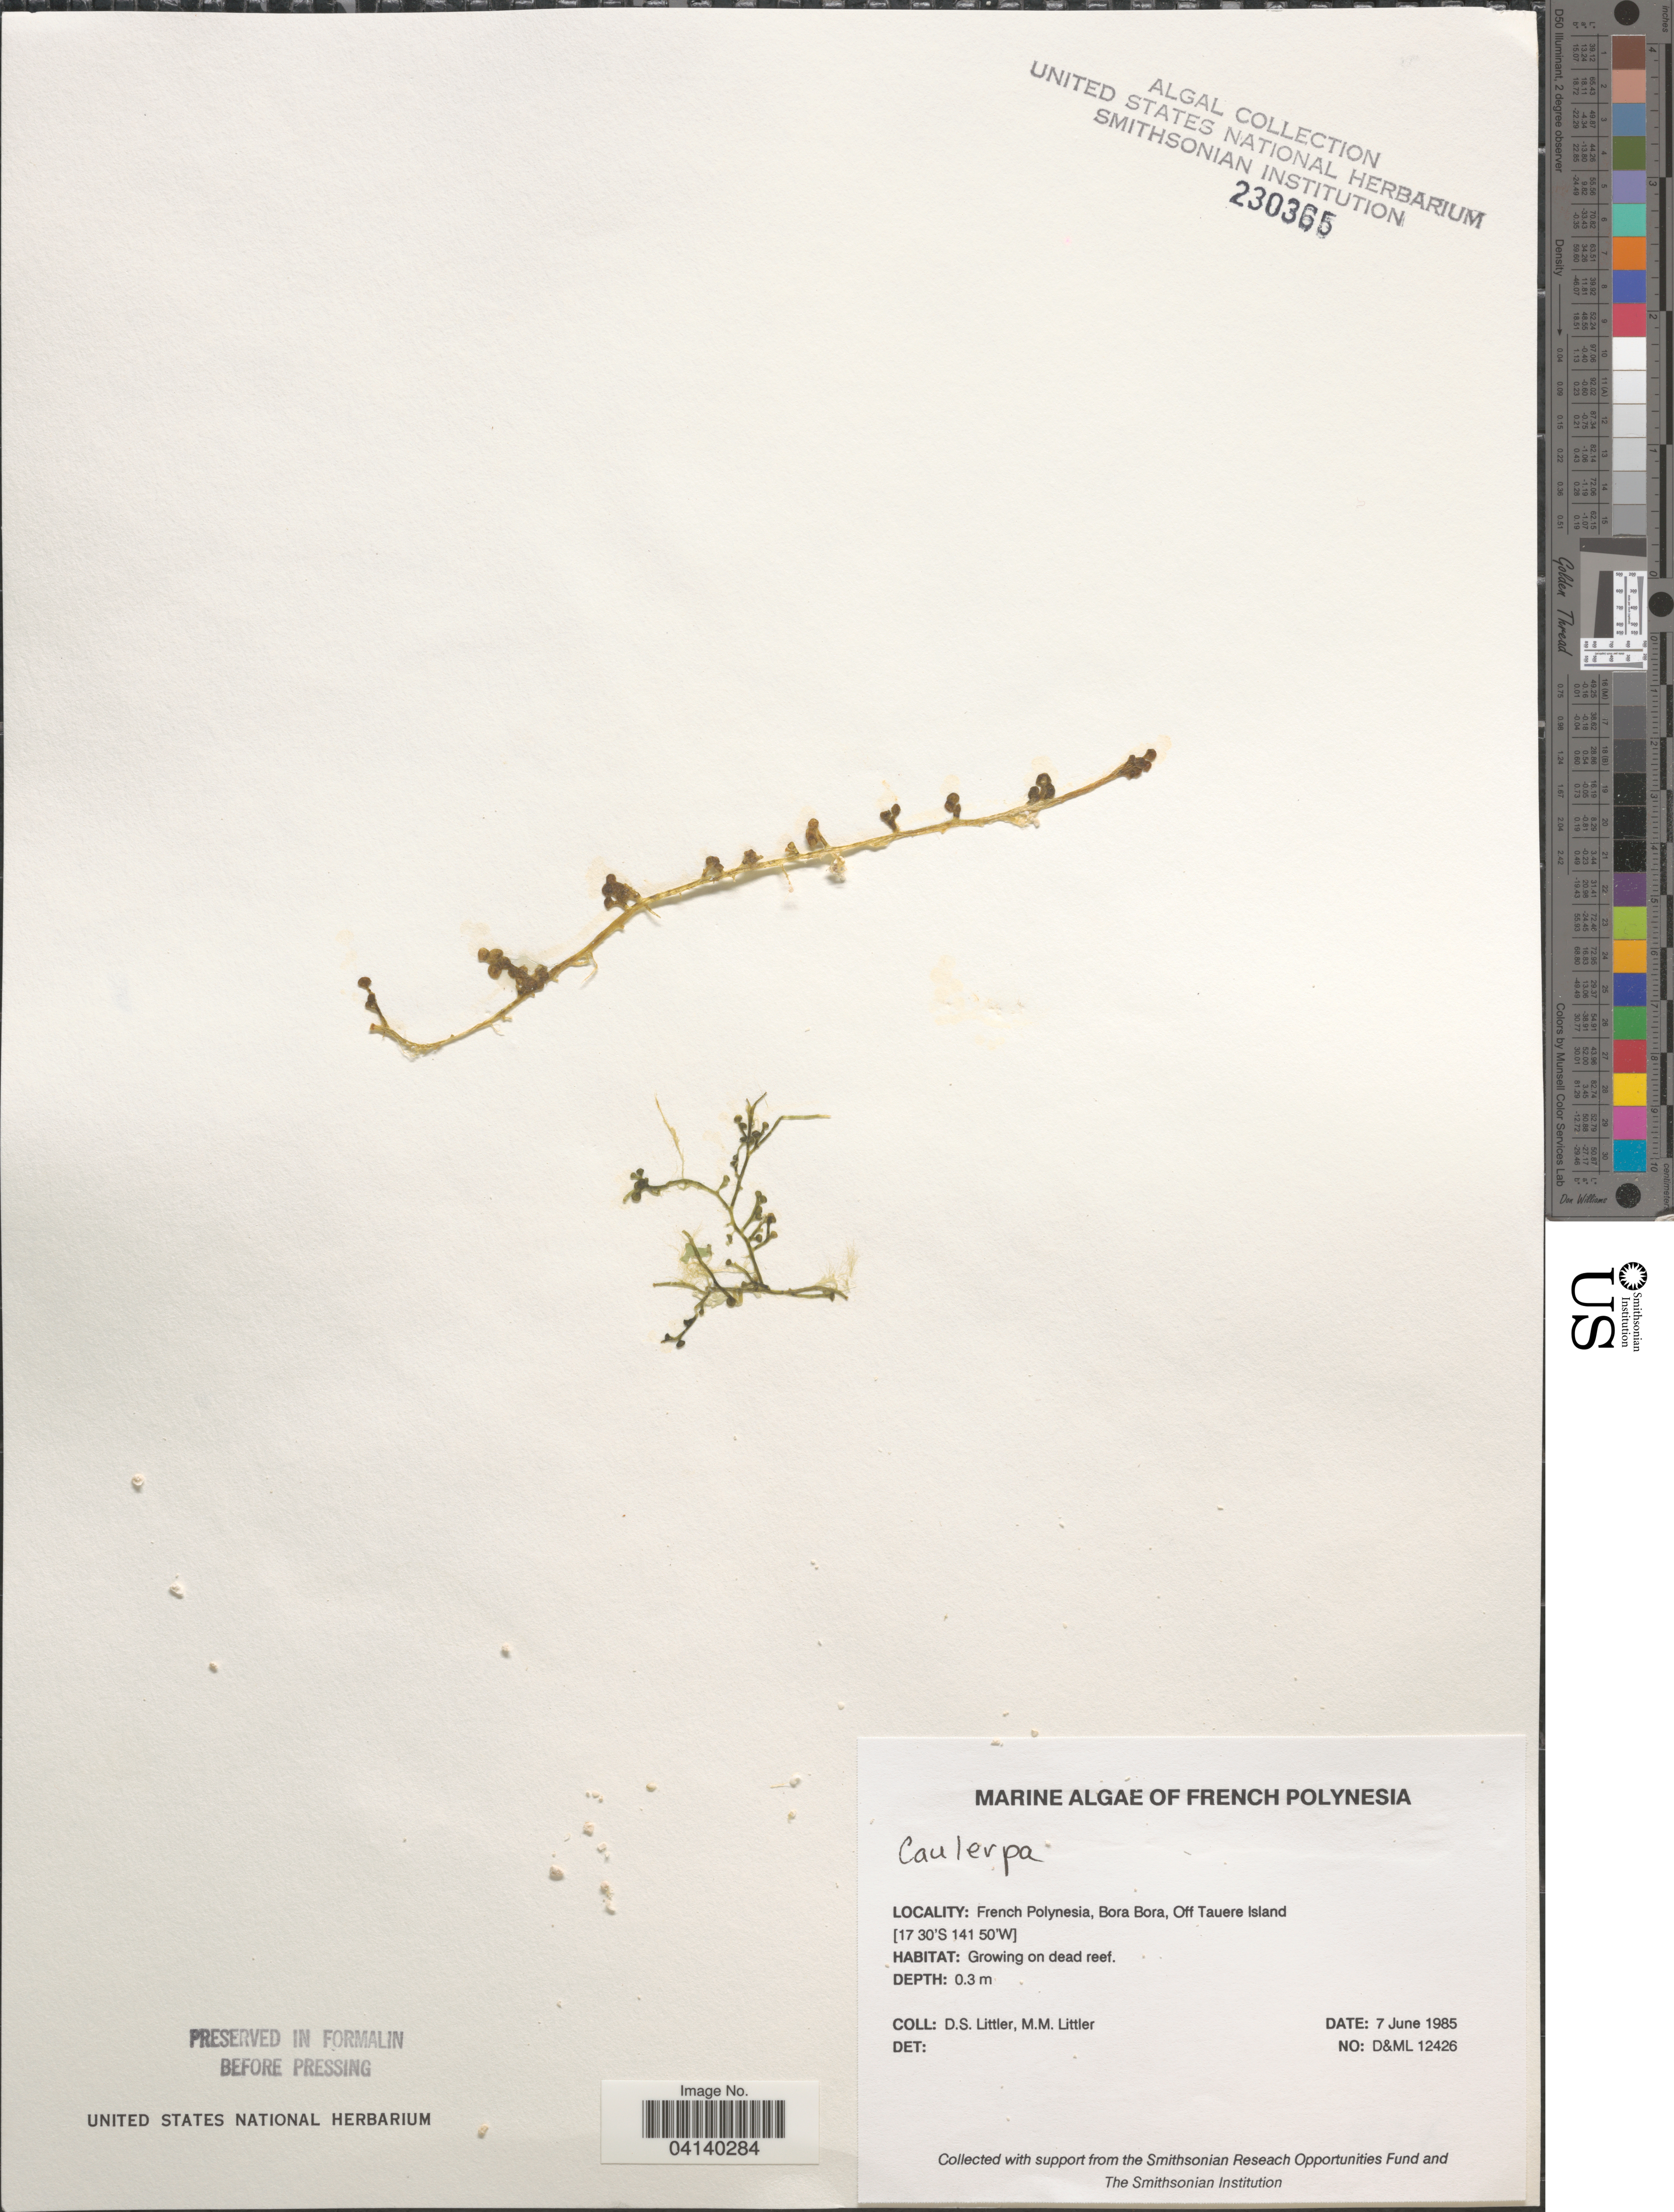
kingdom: Plantae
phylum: Chlorophyta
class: Ulvophyceae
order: Bryopsidales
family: Caulerpaceae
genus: Caulerpa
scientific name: Caulerpa sp.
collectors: D. S. Littler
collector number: D&ML12426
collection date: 1985-06-07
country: French Polynesia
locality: Bora Bora, Off Tauere Island.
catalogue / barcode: US 230365